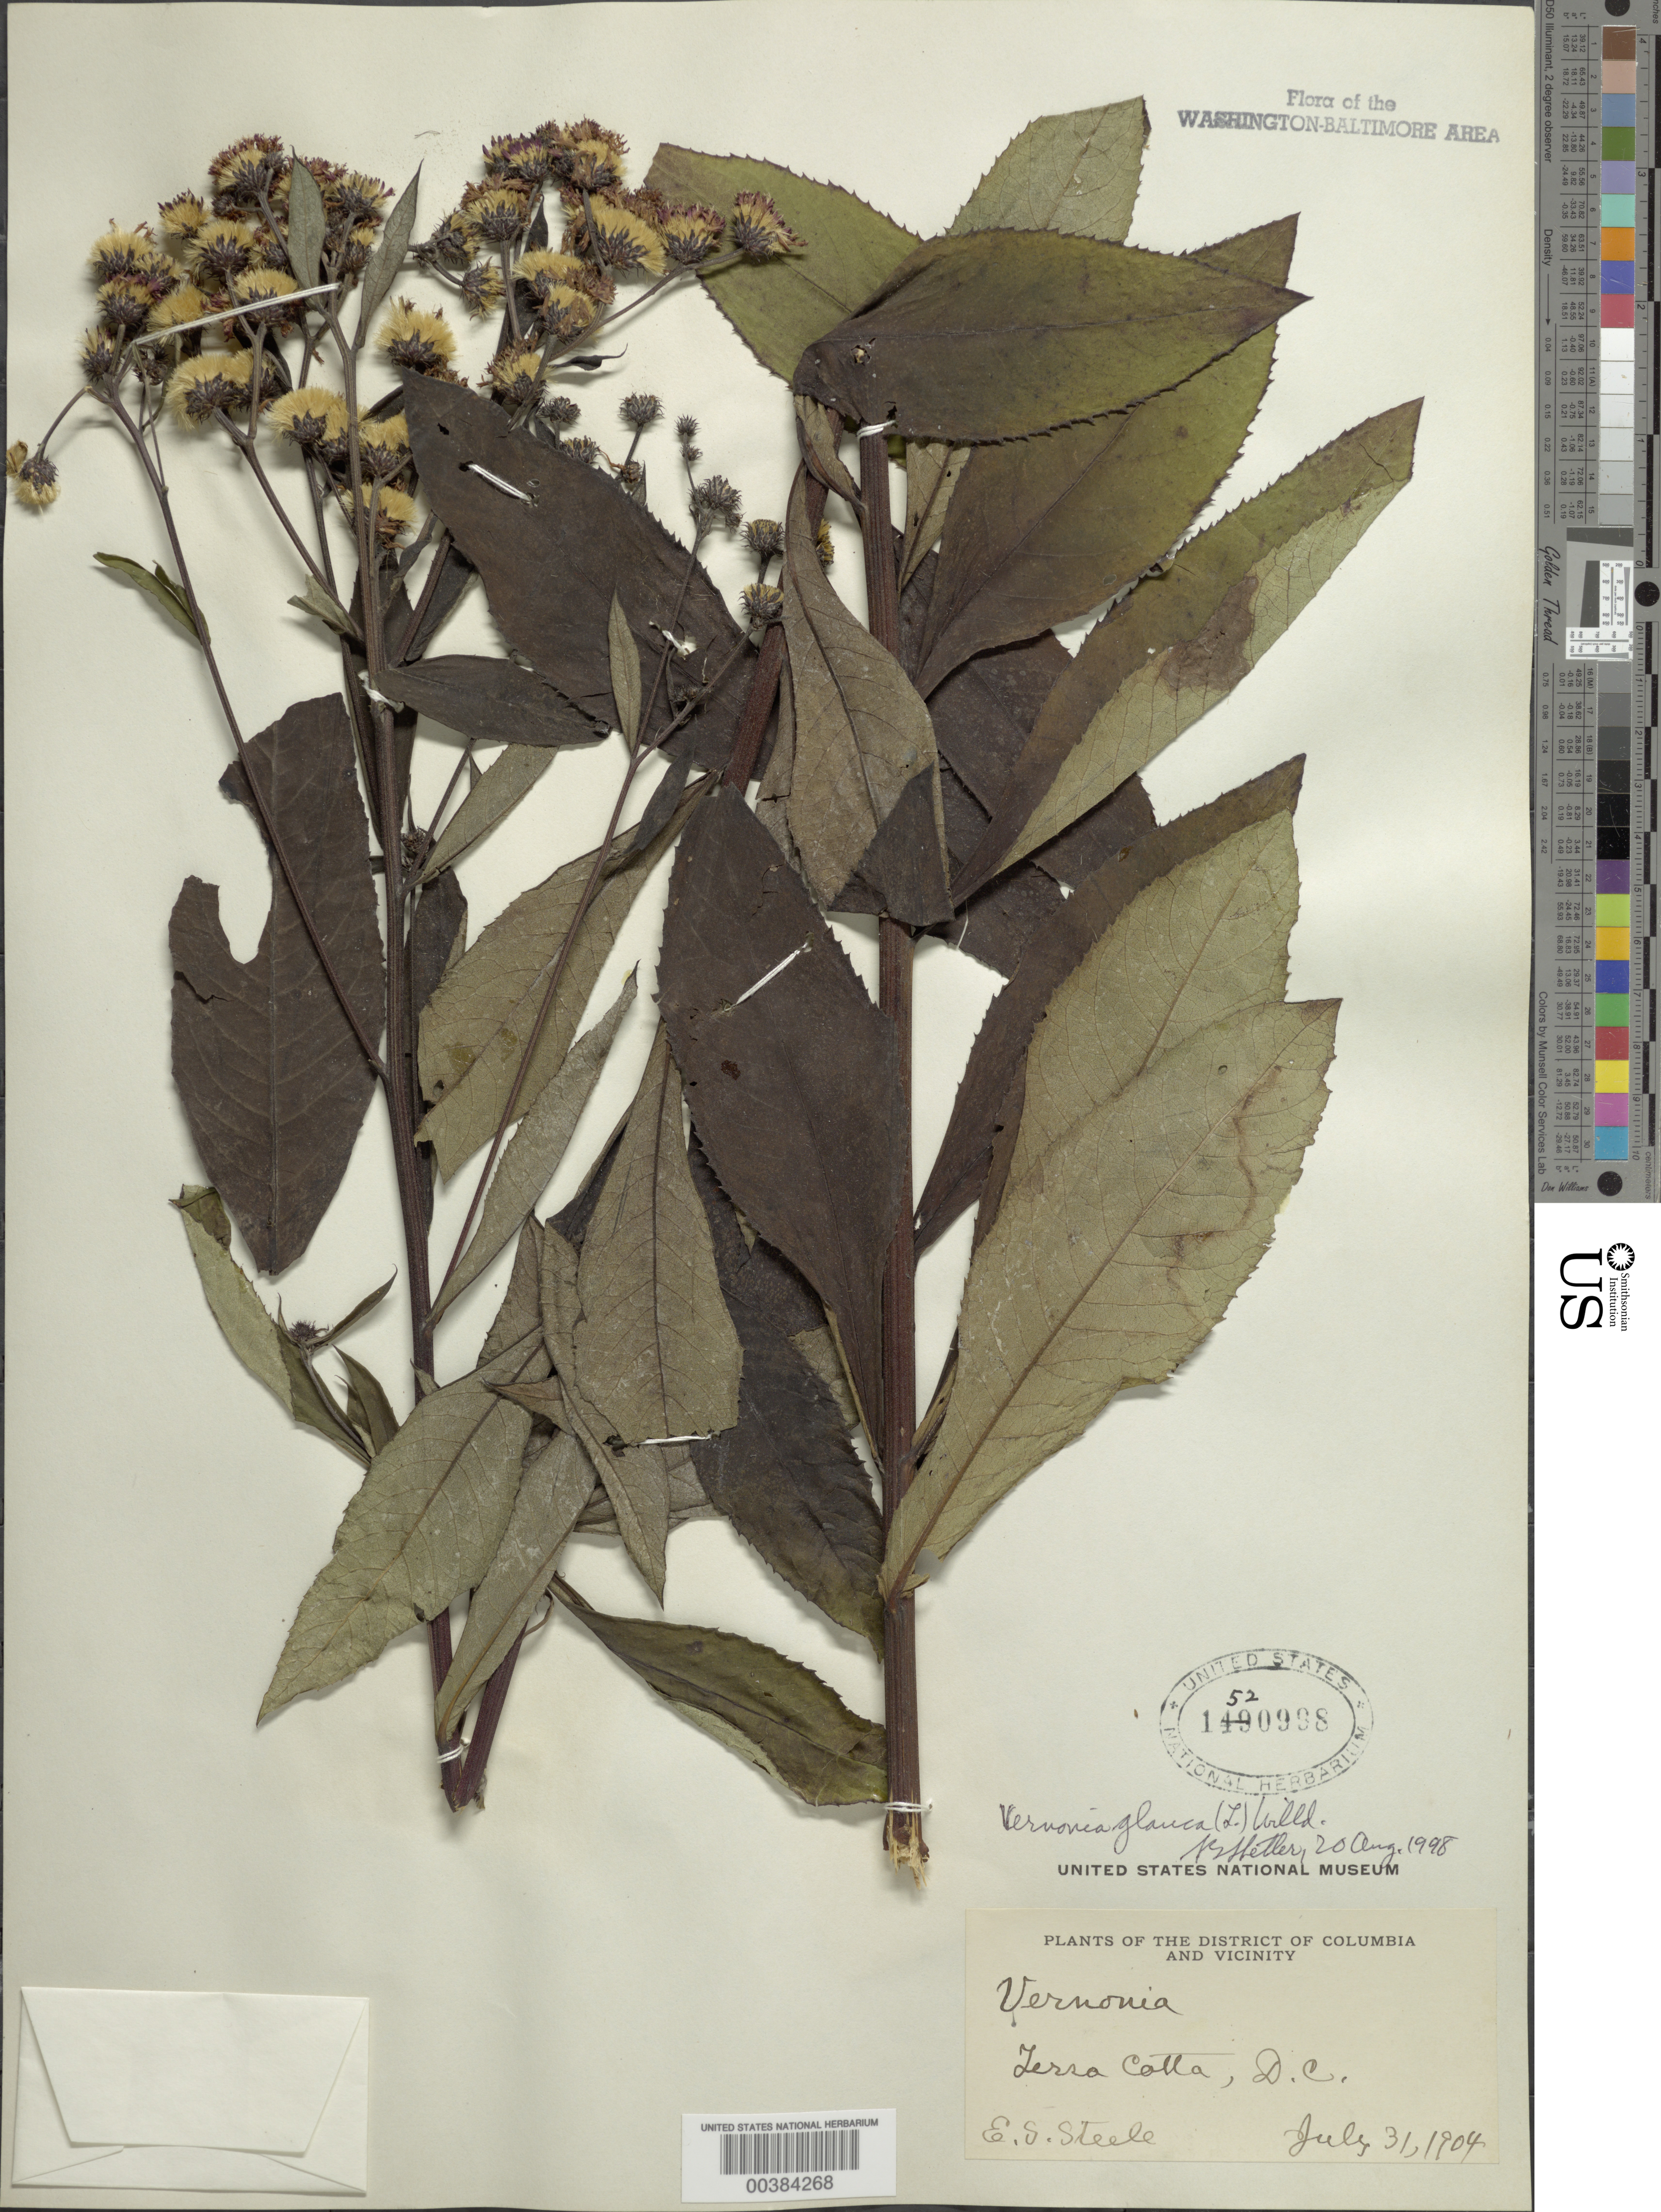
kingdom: Plantae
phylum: Tracheophyta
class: Magnoliopsida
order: Asterales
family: Asteraceae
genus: Vernonia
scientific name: Vernonia glauca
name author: (L.) Willd.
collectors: E. Steele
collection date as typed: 31 Jul 1904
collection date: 1904-07-31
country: United States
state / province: District of Columbia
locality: Terra Cotta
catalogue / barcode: US 1520998